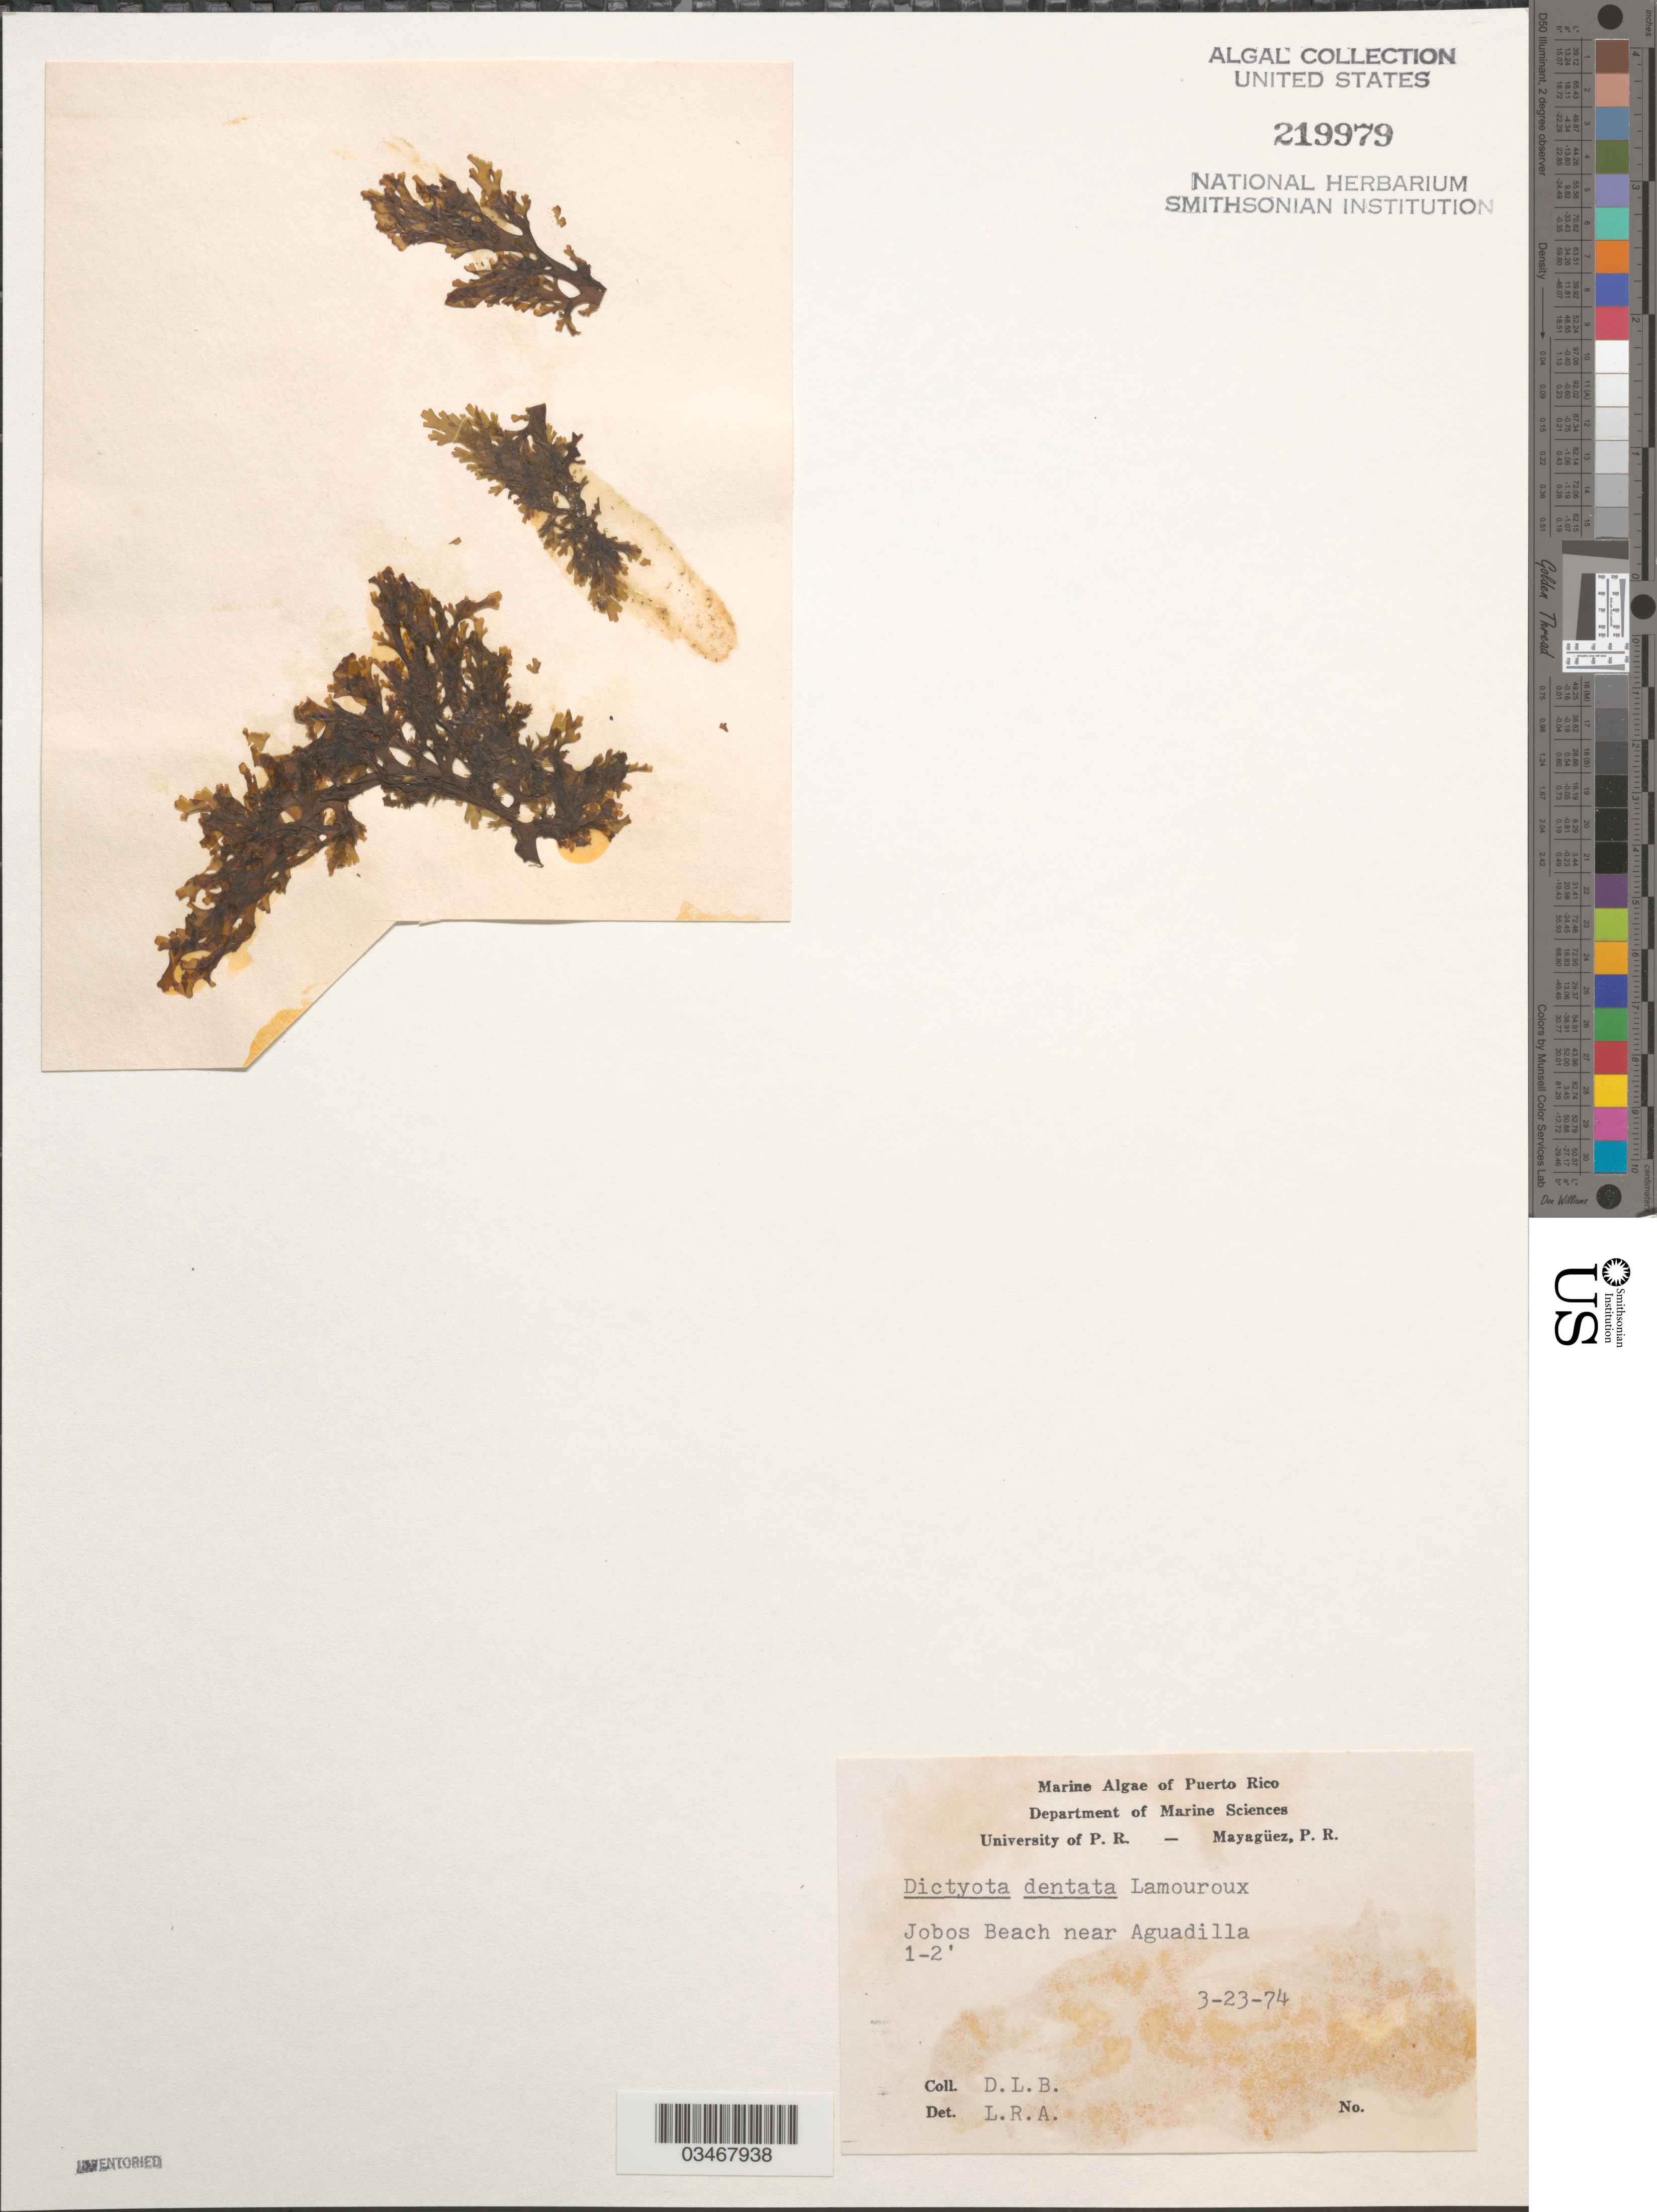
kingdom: Chromista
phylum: Ochrophyta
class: Phaeophyceae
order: Dictyotales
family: Dictyotaceae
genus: Dictyota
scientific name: Dictyota mertensii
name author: (C. Mart.) Kütz.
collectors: D.L. Ballantine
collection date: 1974-03-23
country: Puerto Rico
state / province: Aguadilla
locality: Jobos Beach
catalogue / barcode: US 219979